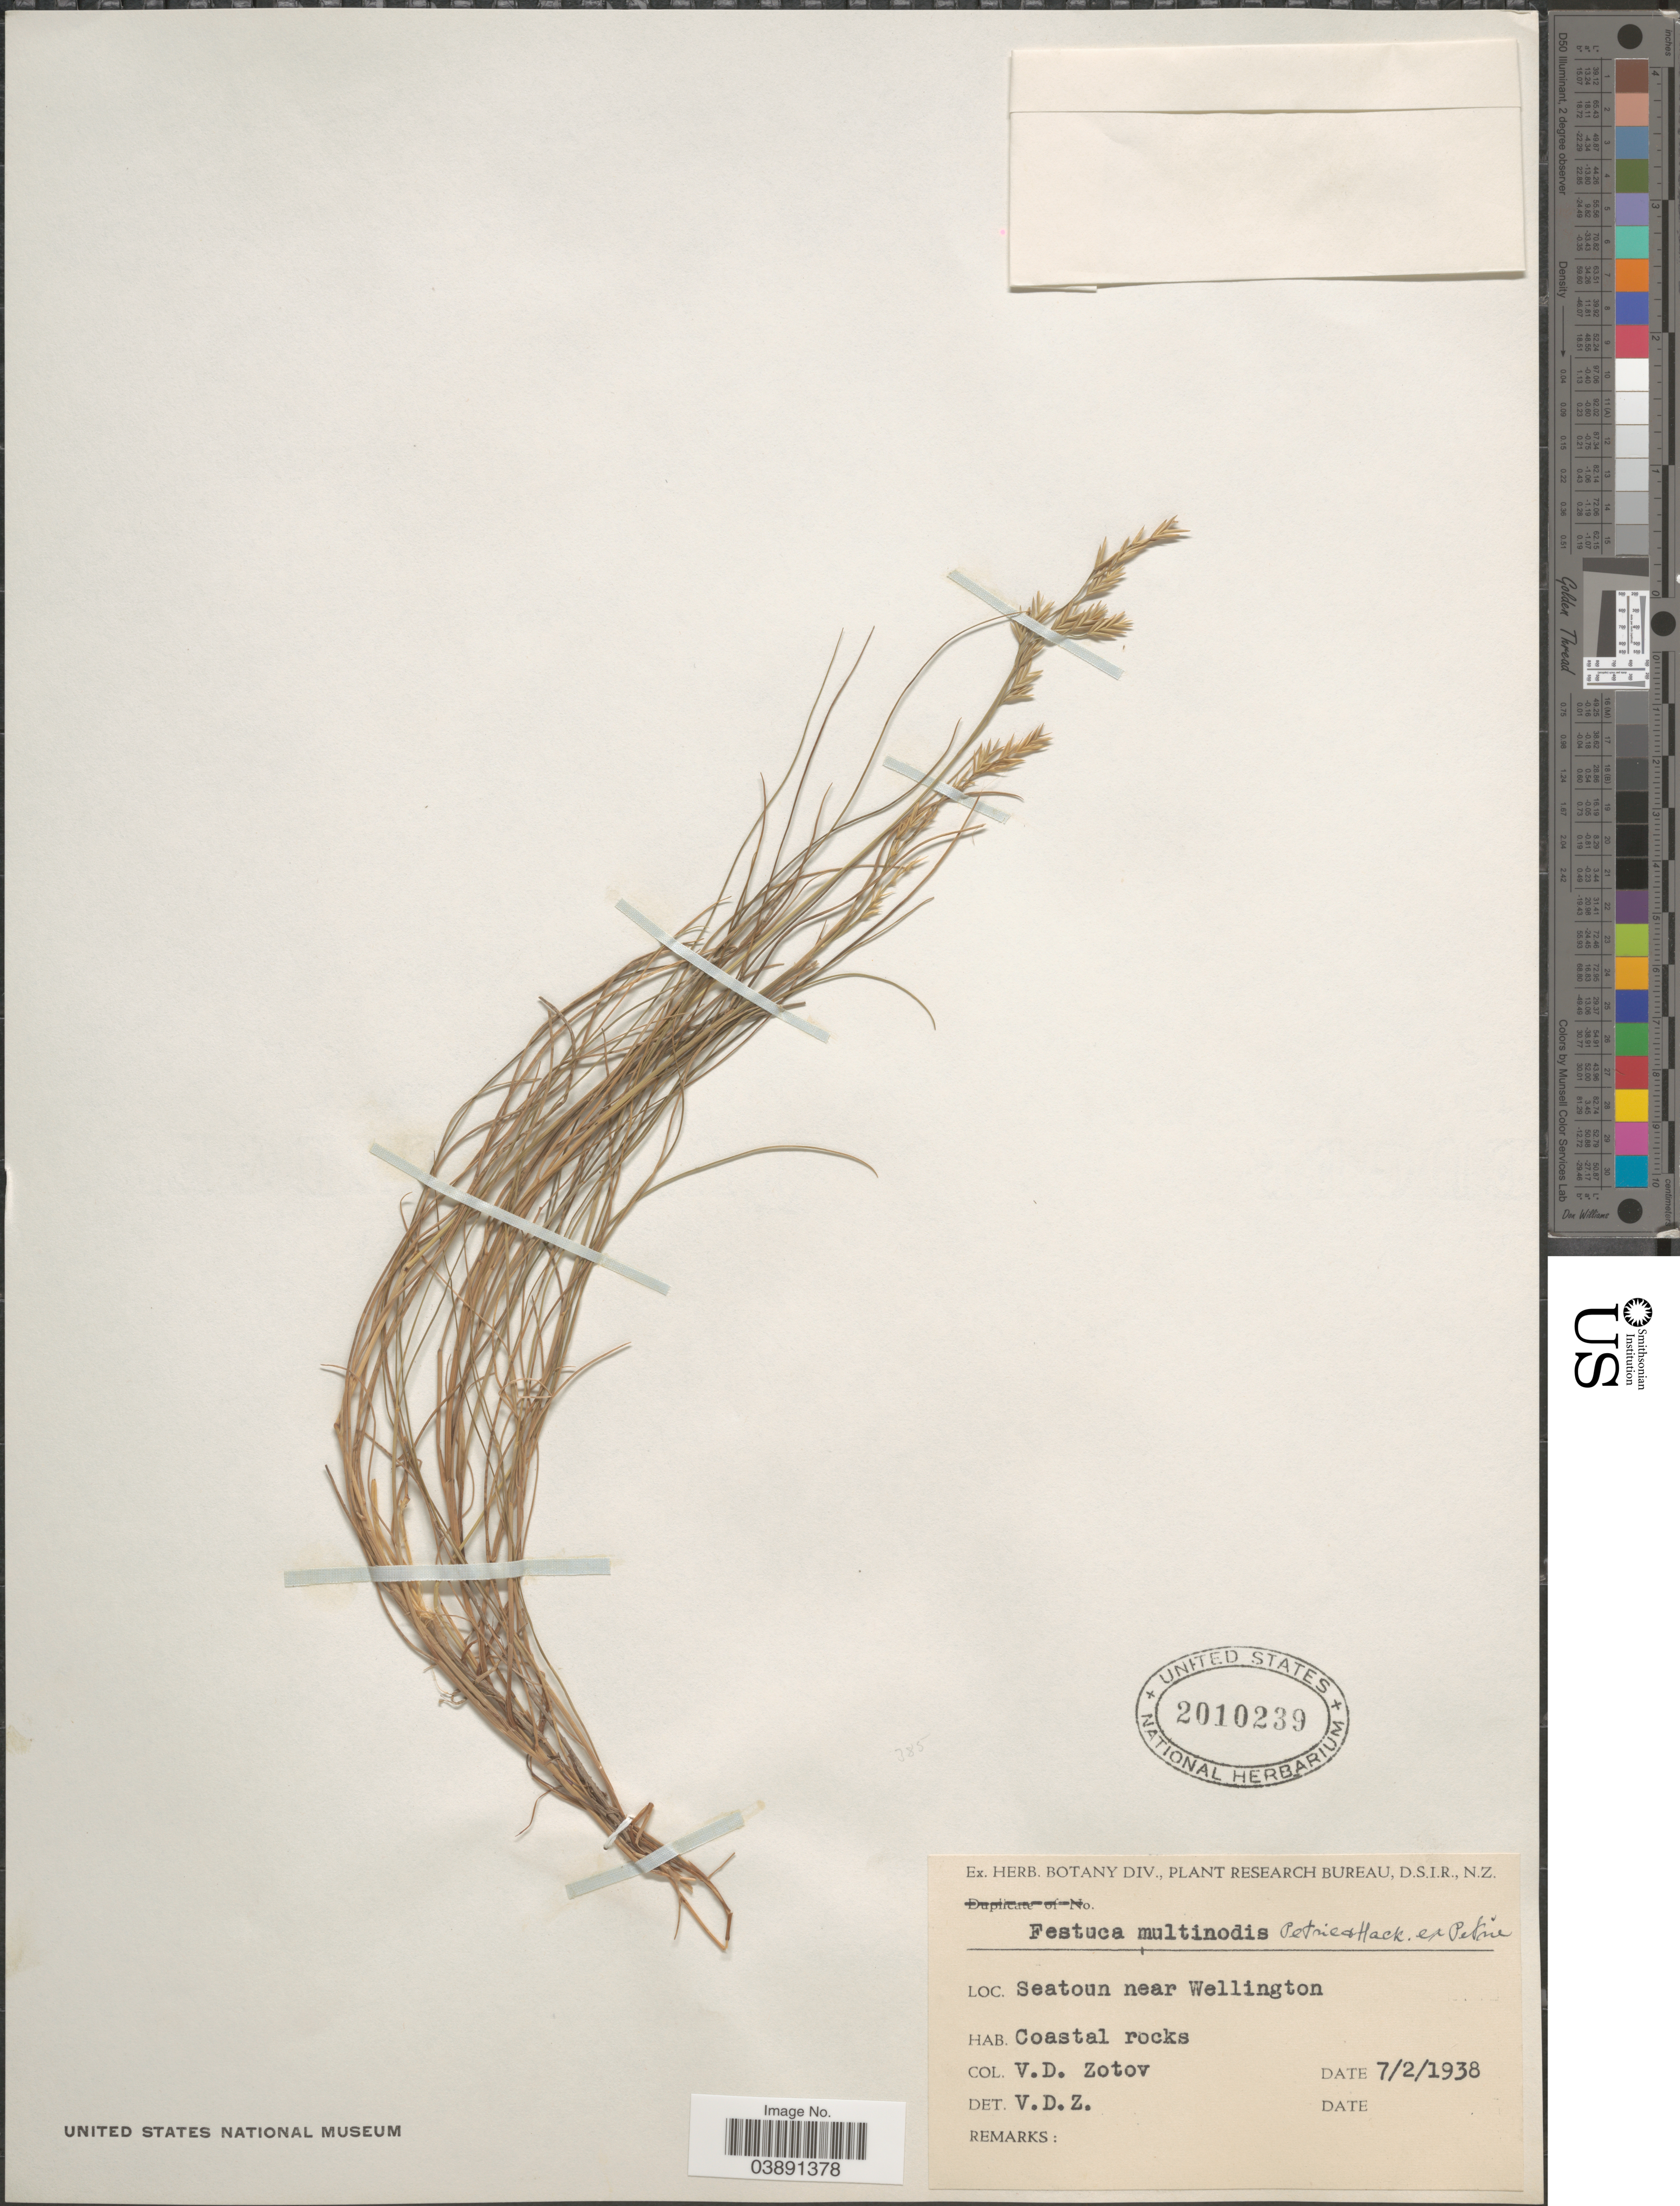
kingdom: Plantae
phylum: Tracheophyta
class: Liliopsida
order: Poales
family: Poaceae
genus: Festuca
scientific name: Festuca multinodis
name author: Petrie & Hack.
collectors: V. Zotov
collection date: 1938-02-07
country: New Zealand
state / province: Wellington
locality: Seatoun near Wellington.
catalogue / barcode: US 2010239